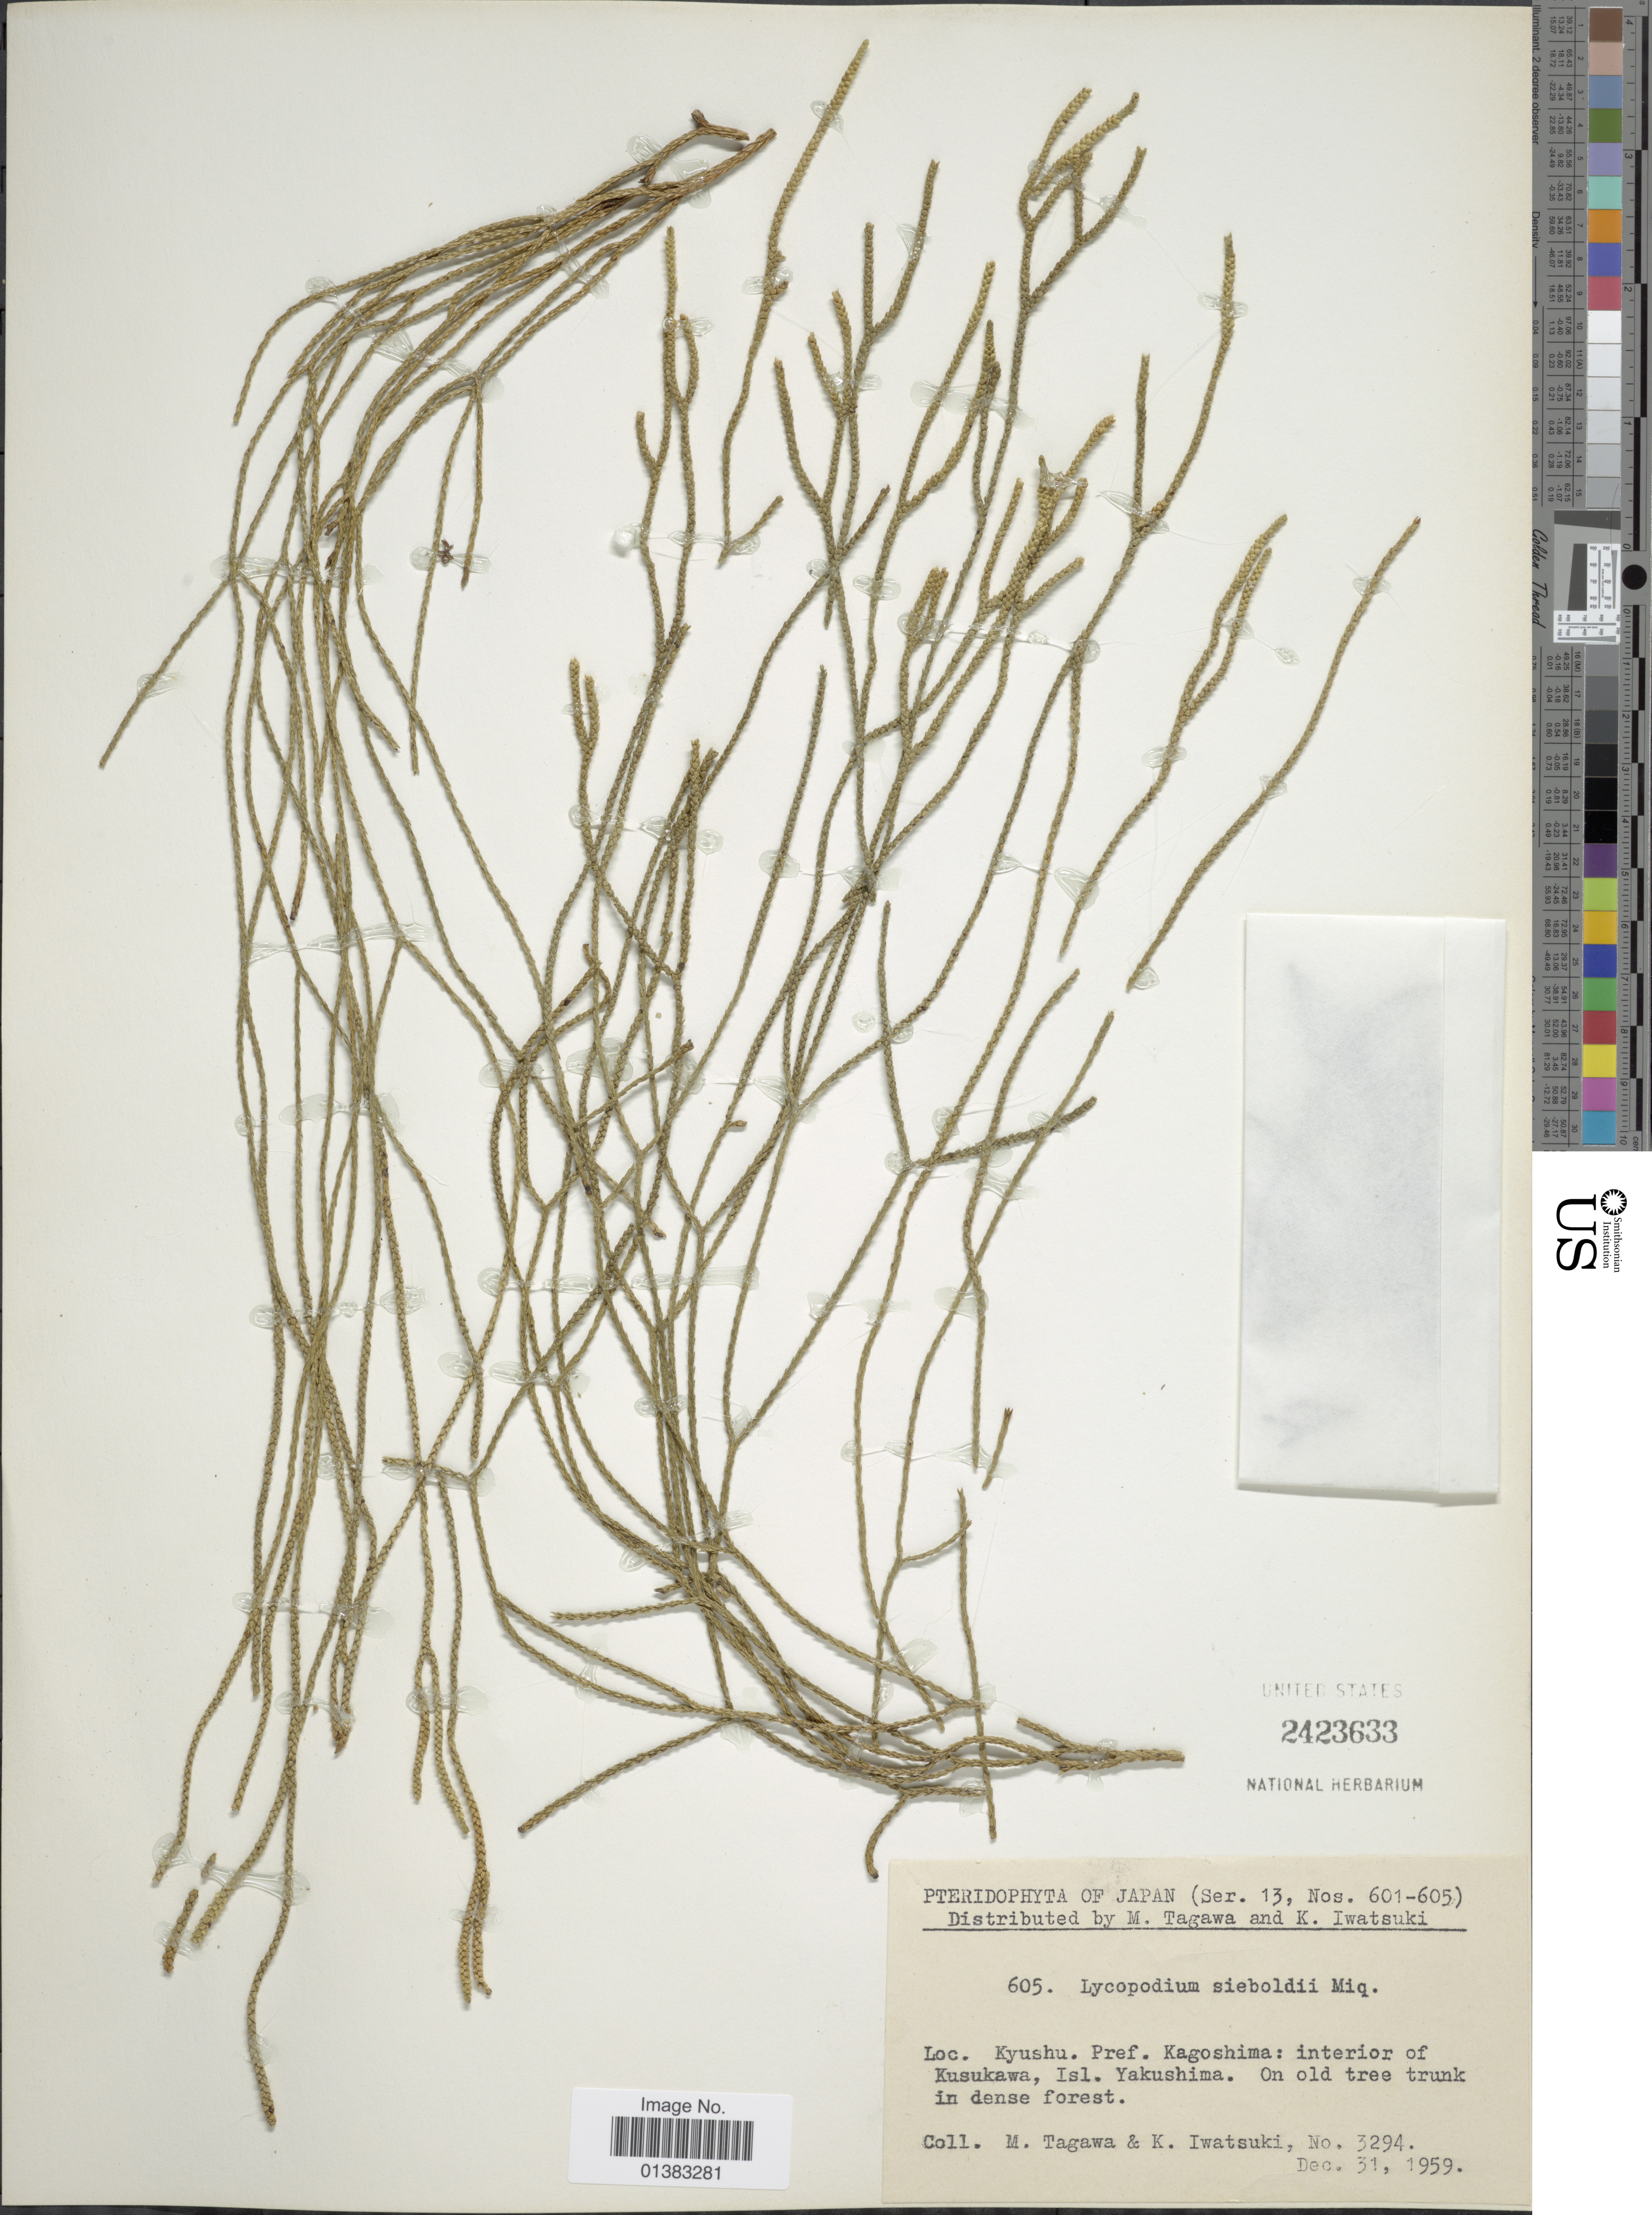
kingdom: Plantae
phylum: Tracheophyta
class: Lycopodiopsida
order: Lycopodiales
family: Lycopodiaceae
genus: Phlegmariurus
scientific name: Phlegmariurus sieboldii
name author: (Miq.) Ching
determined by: Field, A. R.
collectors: M. Tagawa & K. Iwatsuki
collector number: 3294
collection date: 1959-12-31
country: Japan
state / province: Kagosima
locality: Kyushu: interior of Kusukawa, Isl. Yakushima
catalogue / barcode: US 2423633